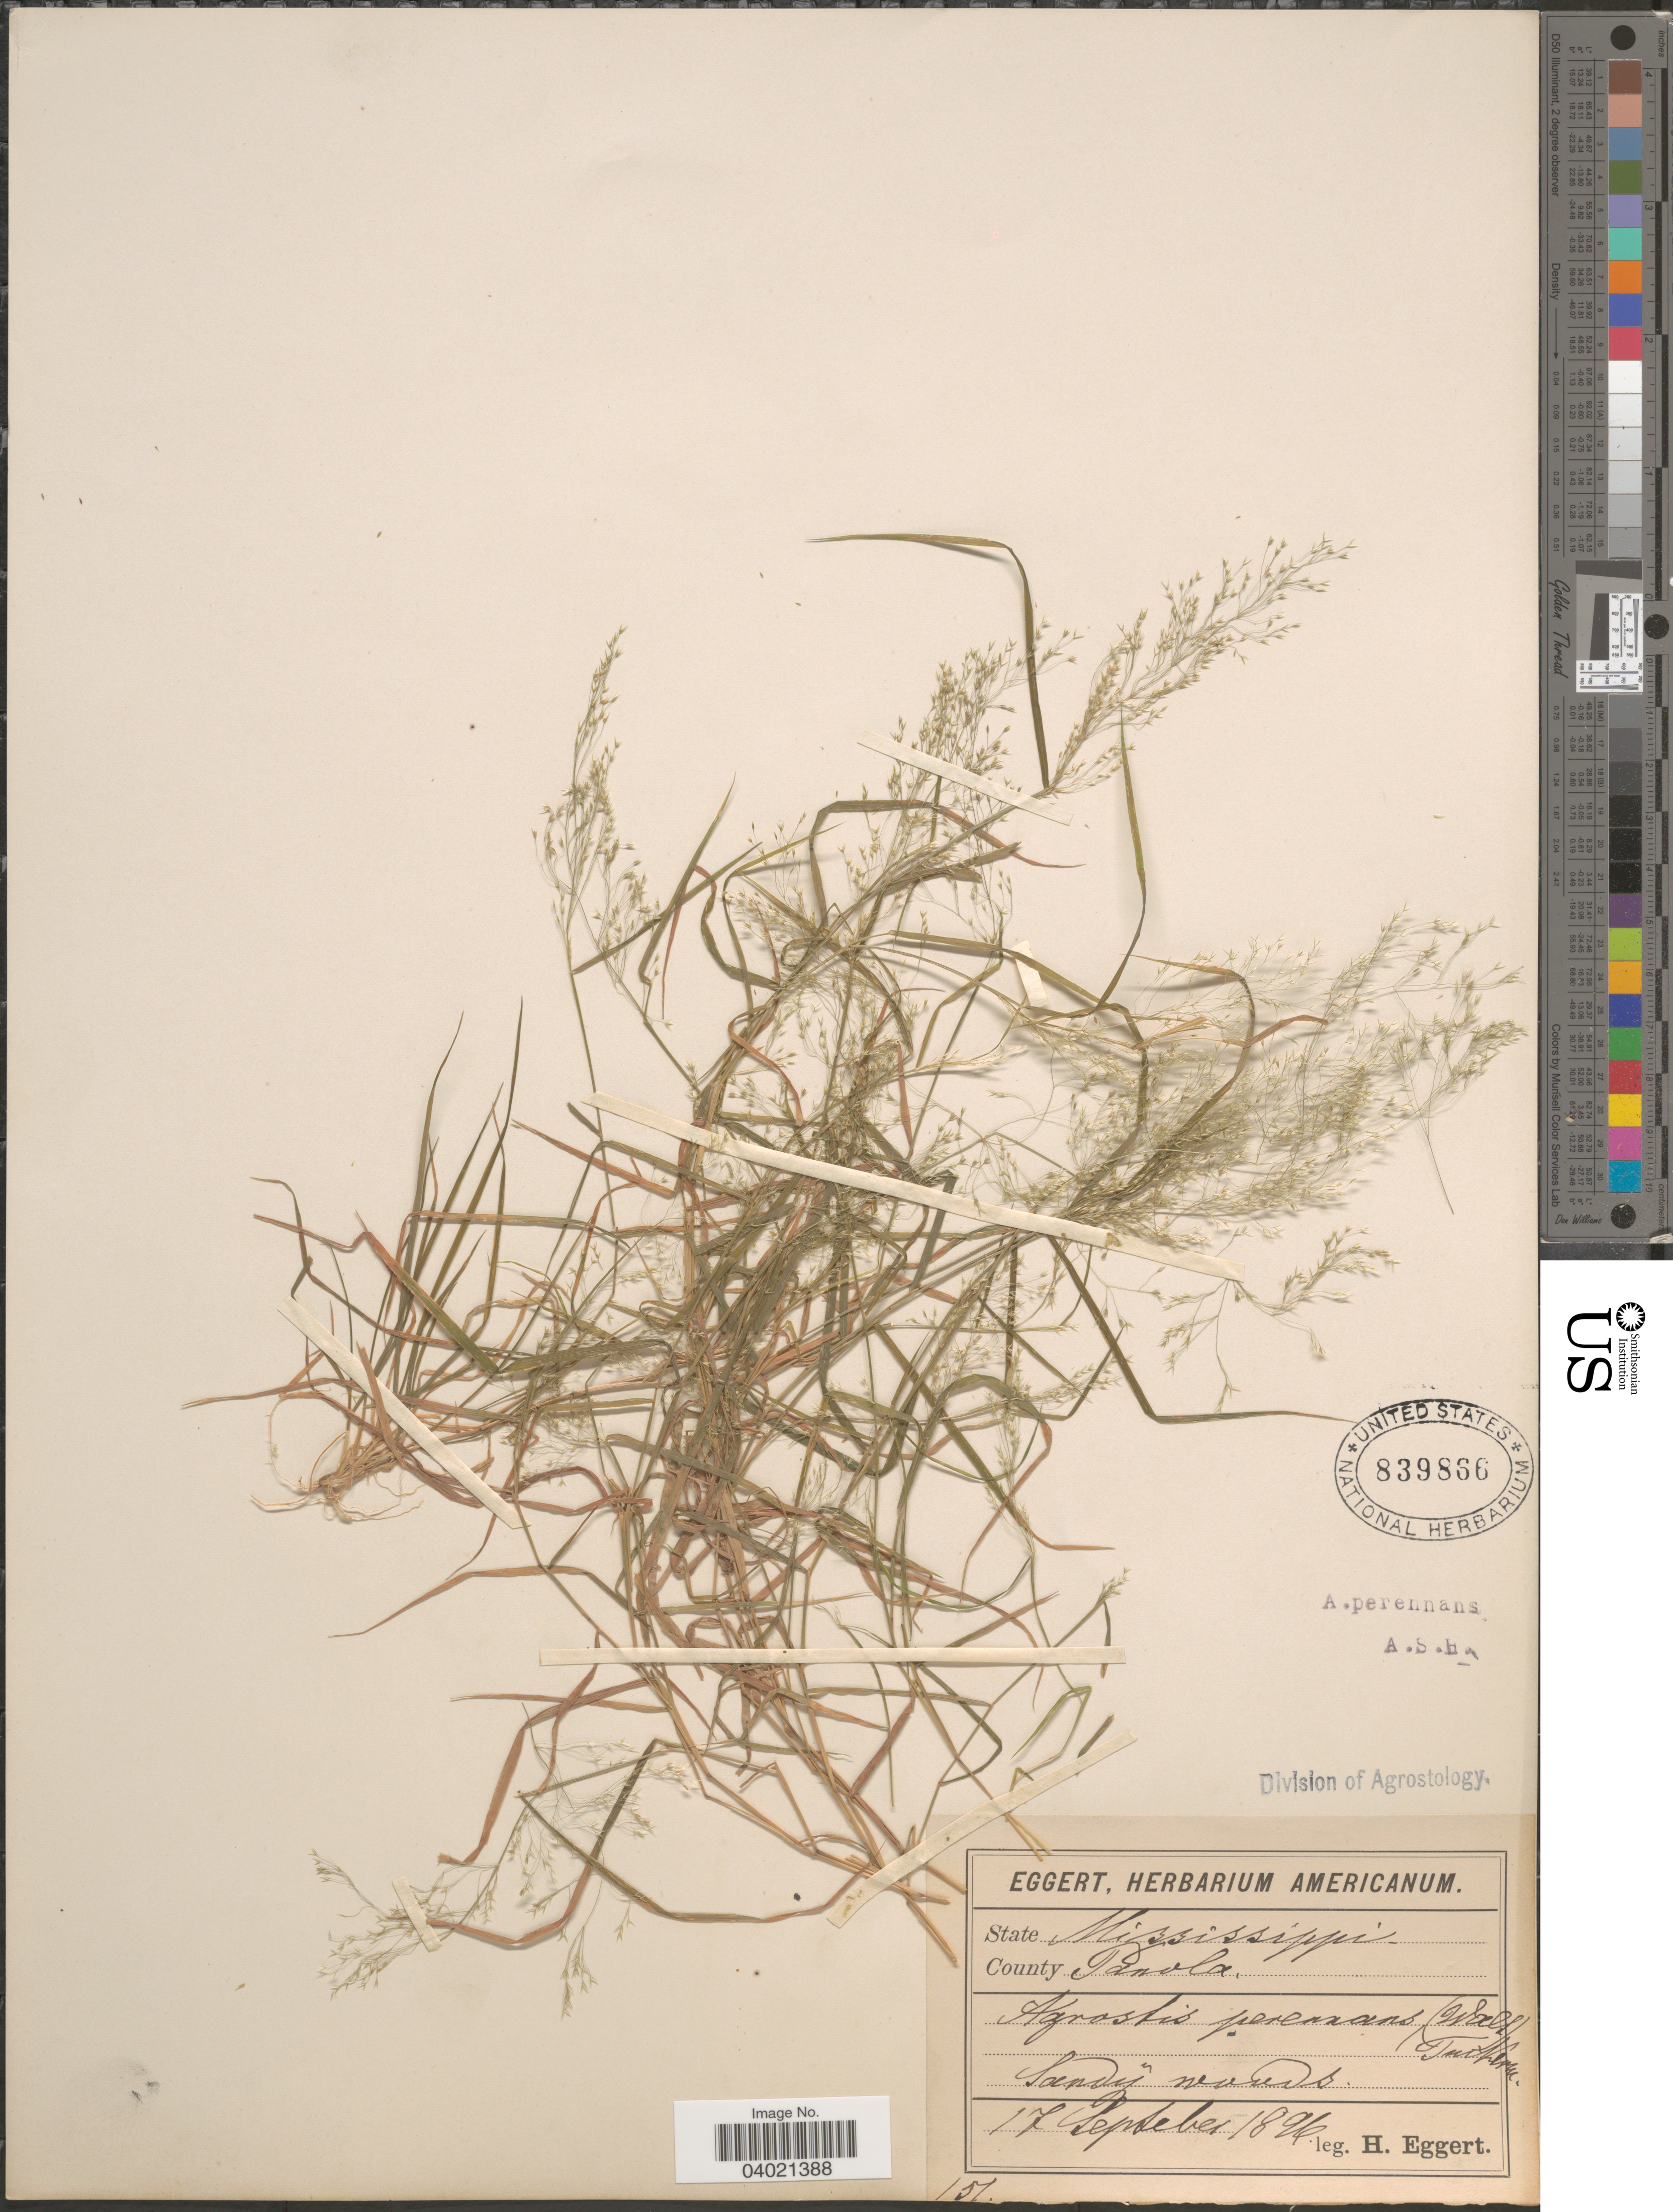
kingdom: Plantae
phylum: Tracheophyta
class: Liliopsida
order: Poales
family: Poaceae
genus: Agrostis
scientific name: Agrostis perennans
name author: (Walter) Tuck.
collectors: H. Eggert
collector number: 157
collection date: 1896-09-17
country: United States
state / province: Mississippi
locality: County Panola.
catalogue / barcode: US 839866